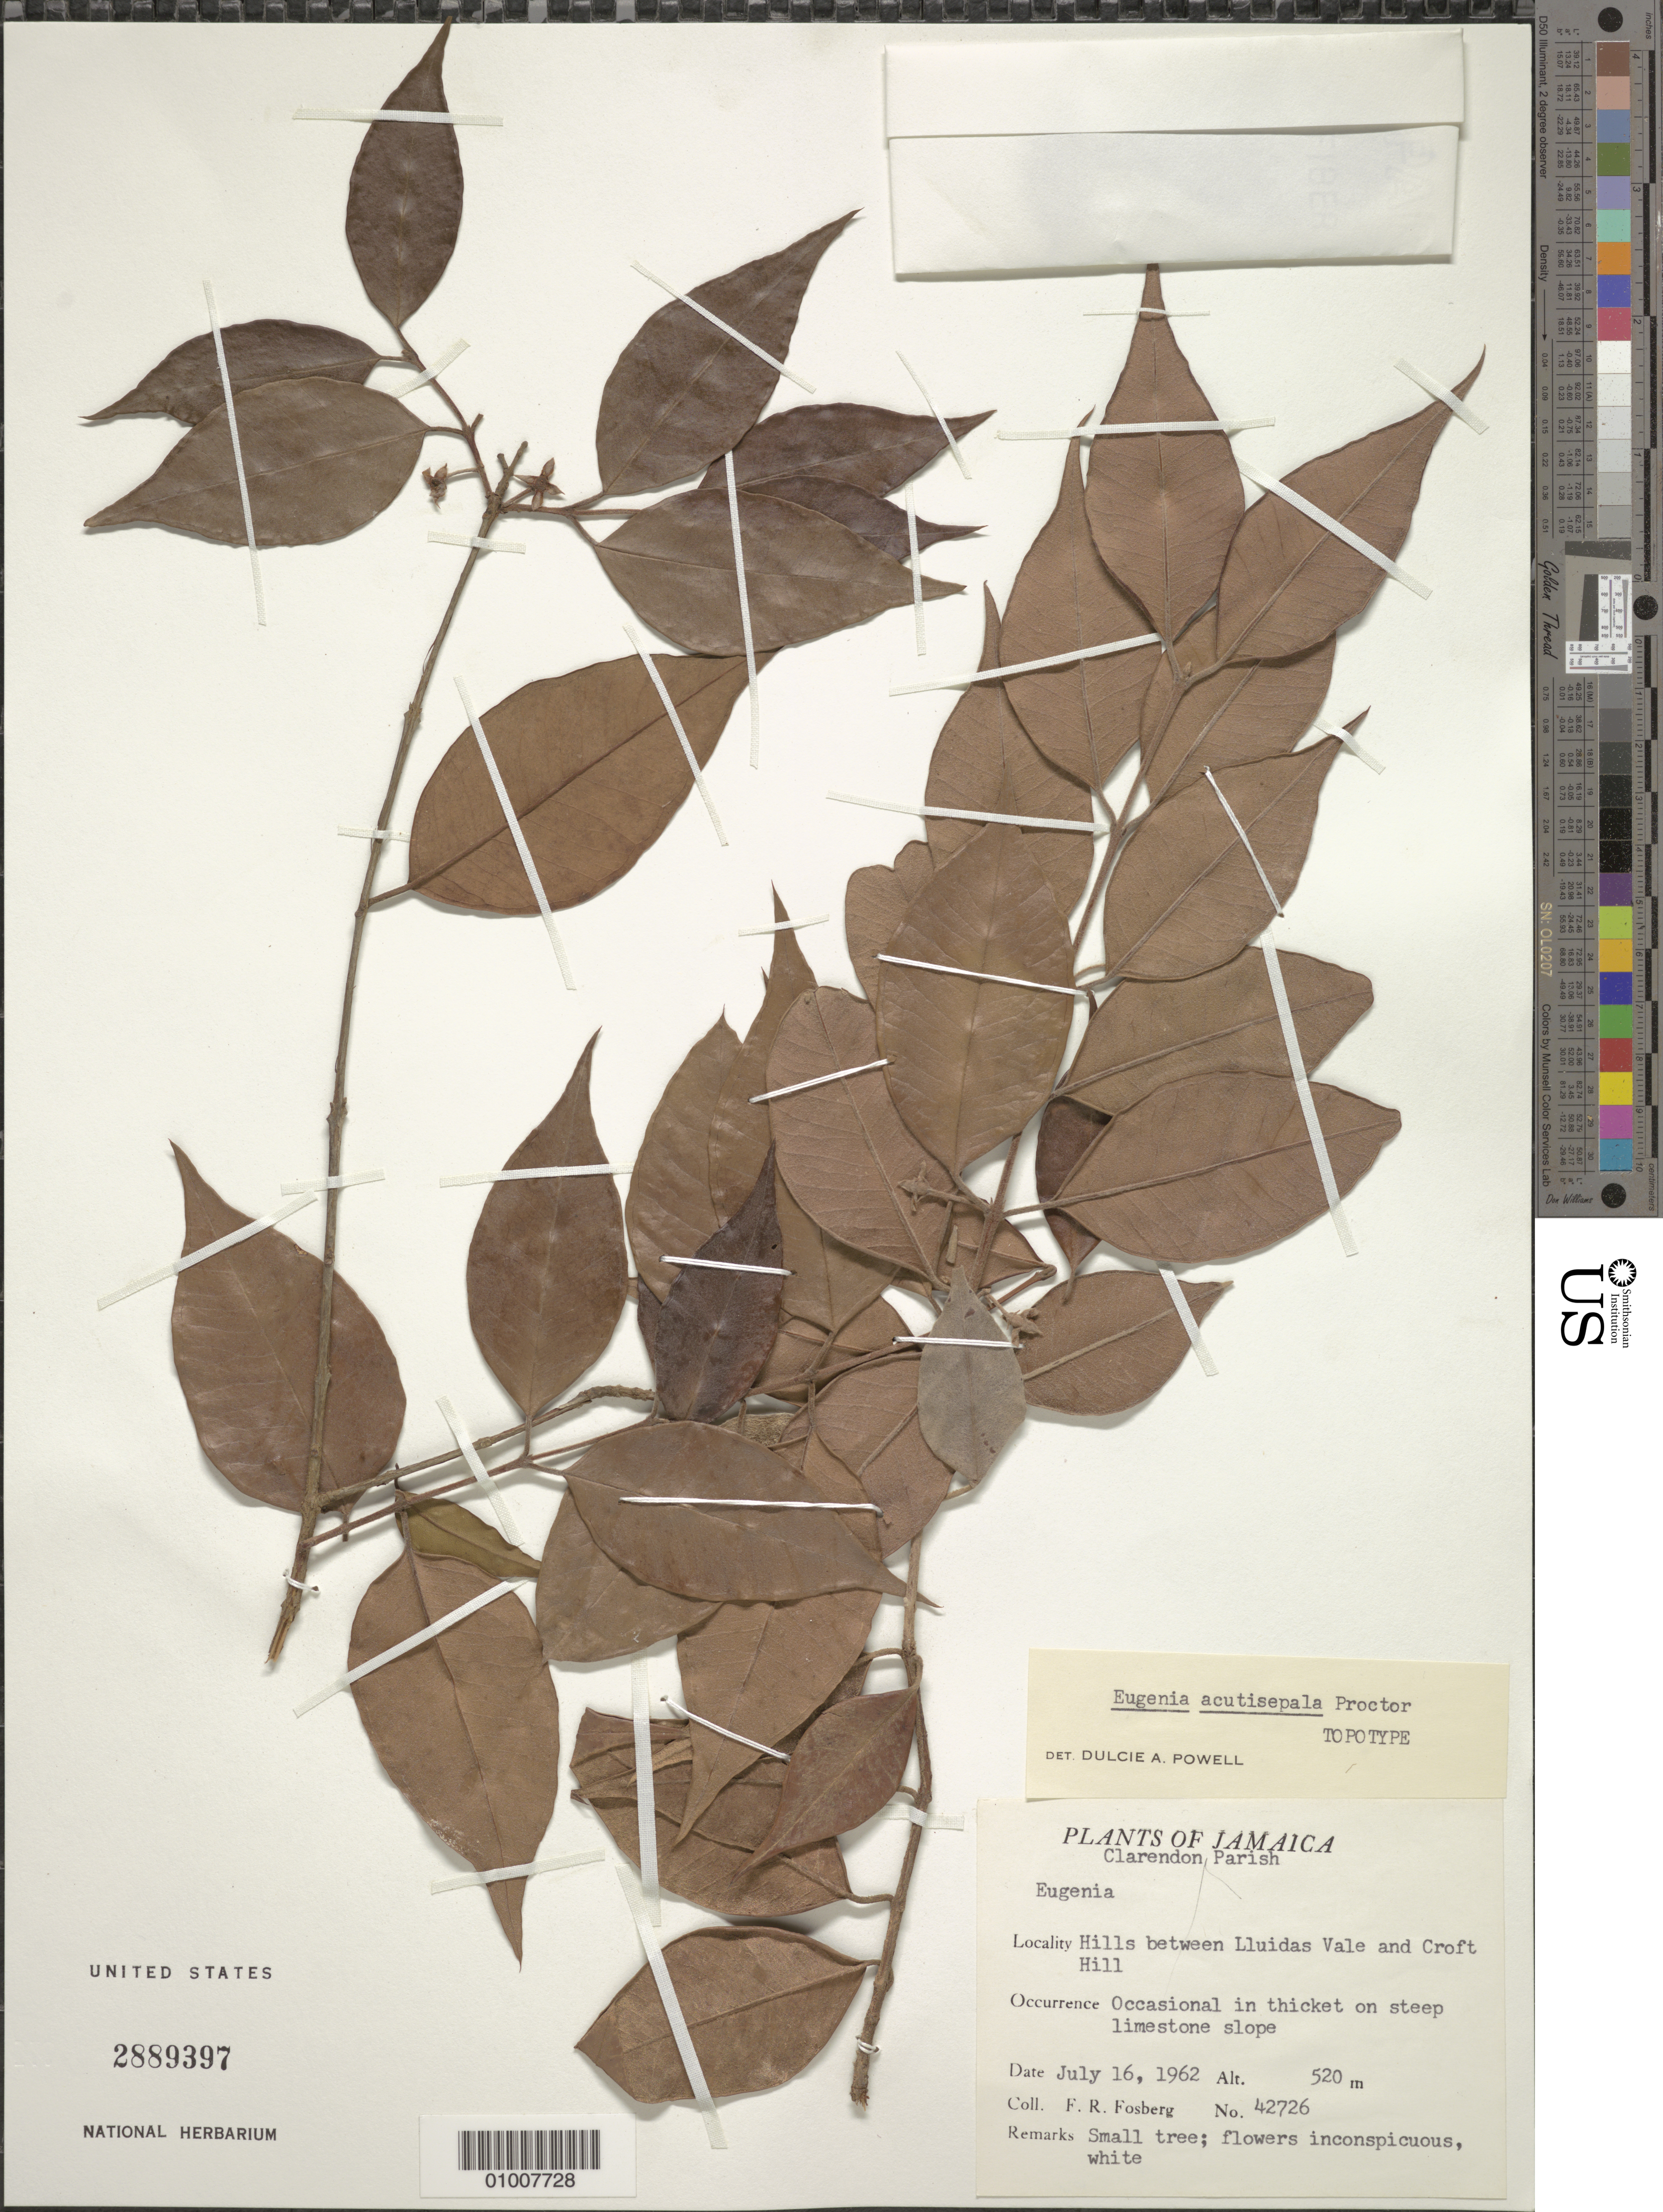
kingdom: Plantae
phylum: Tracheophyta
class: Magnoliopsida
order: Myrtales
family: Myrtaceae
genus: Eugenia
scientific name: Eugenia acutissima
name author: Urb. & Ekman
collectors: F. R. Fosberg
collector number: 42726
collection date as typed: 16 Jul 1962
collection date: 1962-07-16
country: Jamaica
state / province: Clarendon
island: Jamaica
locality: Hills between Lluidas Vale and Croft Hill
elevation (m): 520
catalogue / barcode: US 2889397